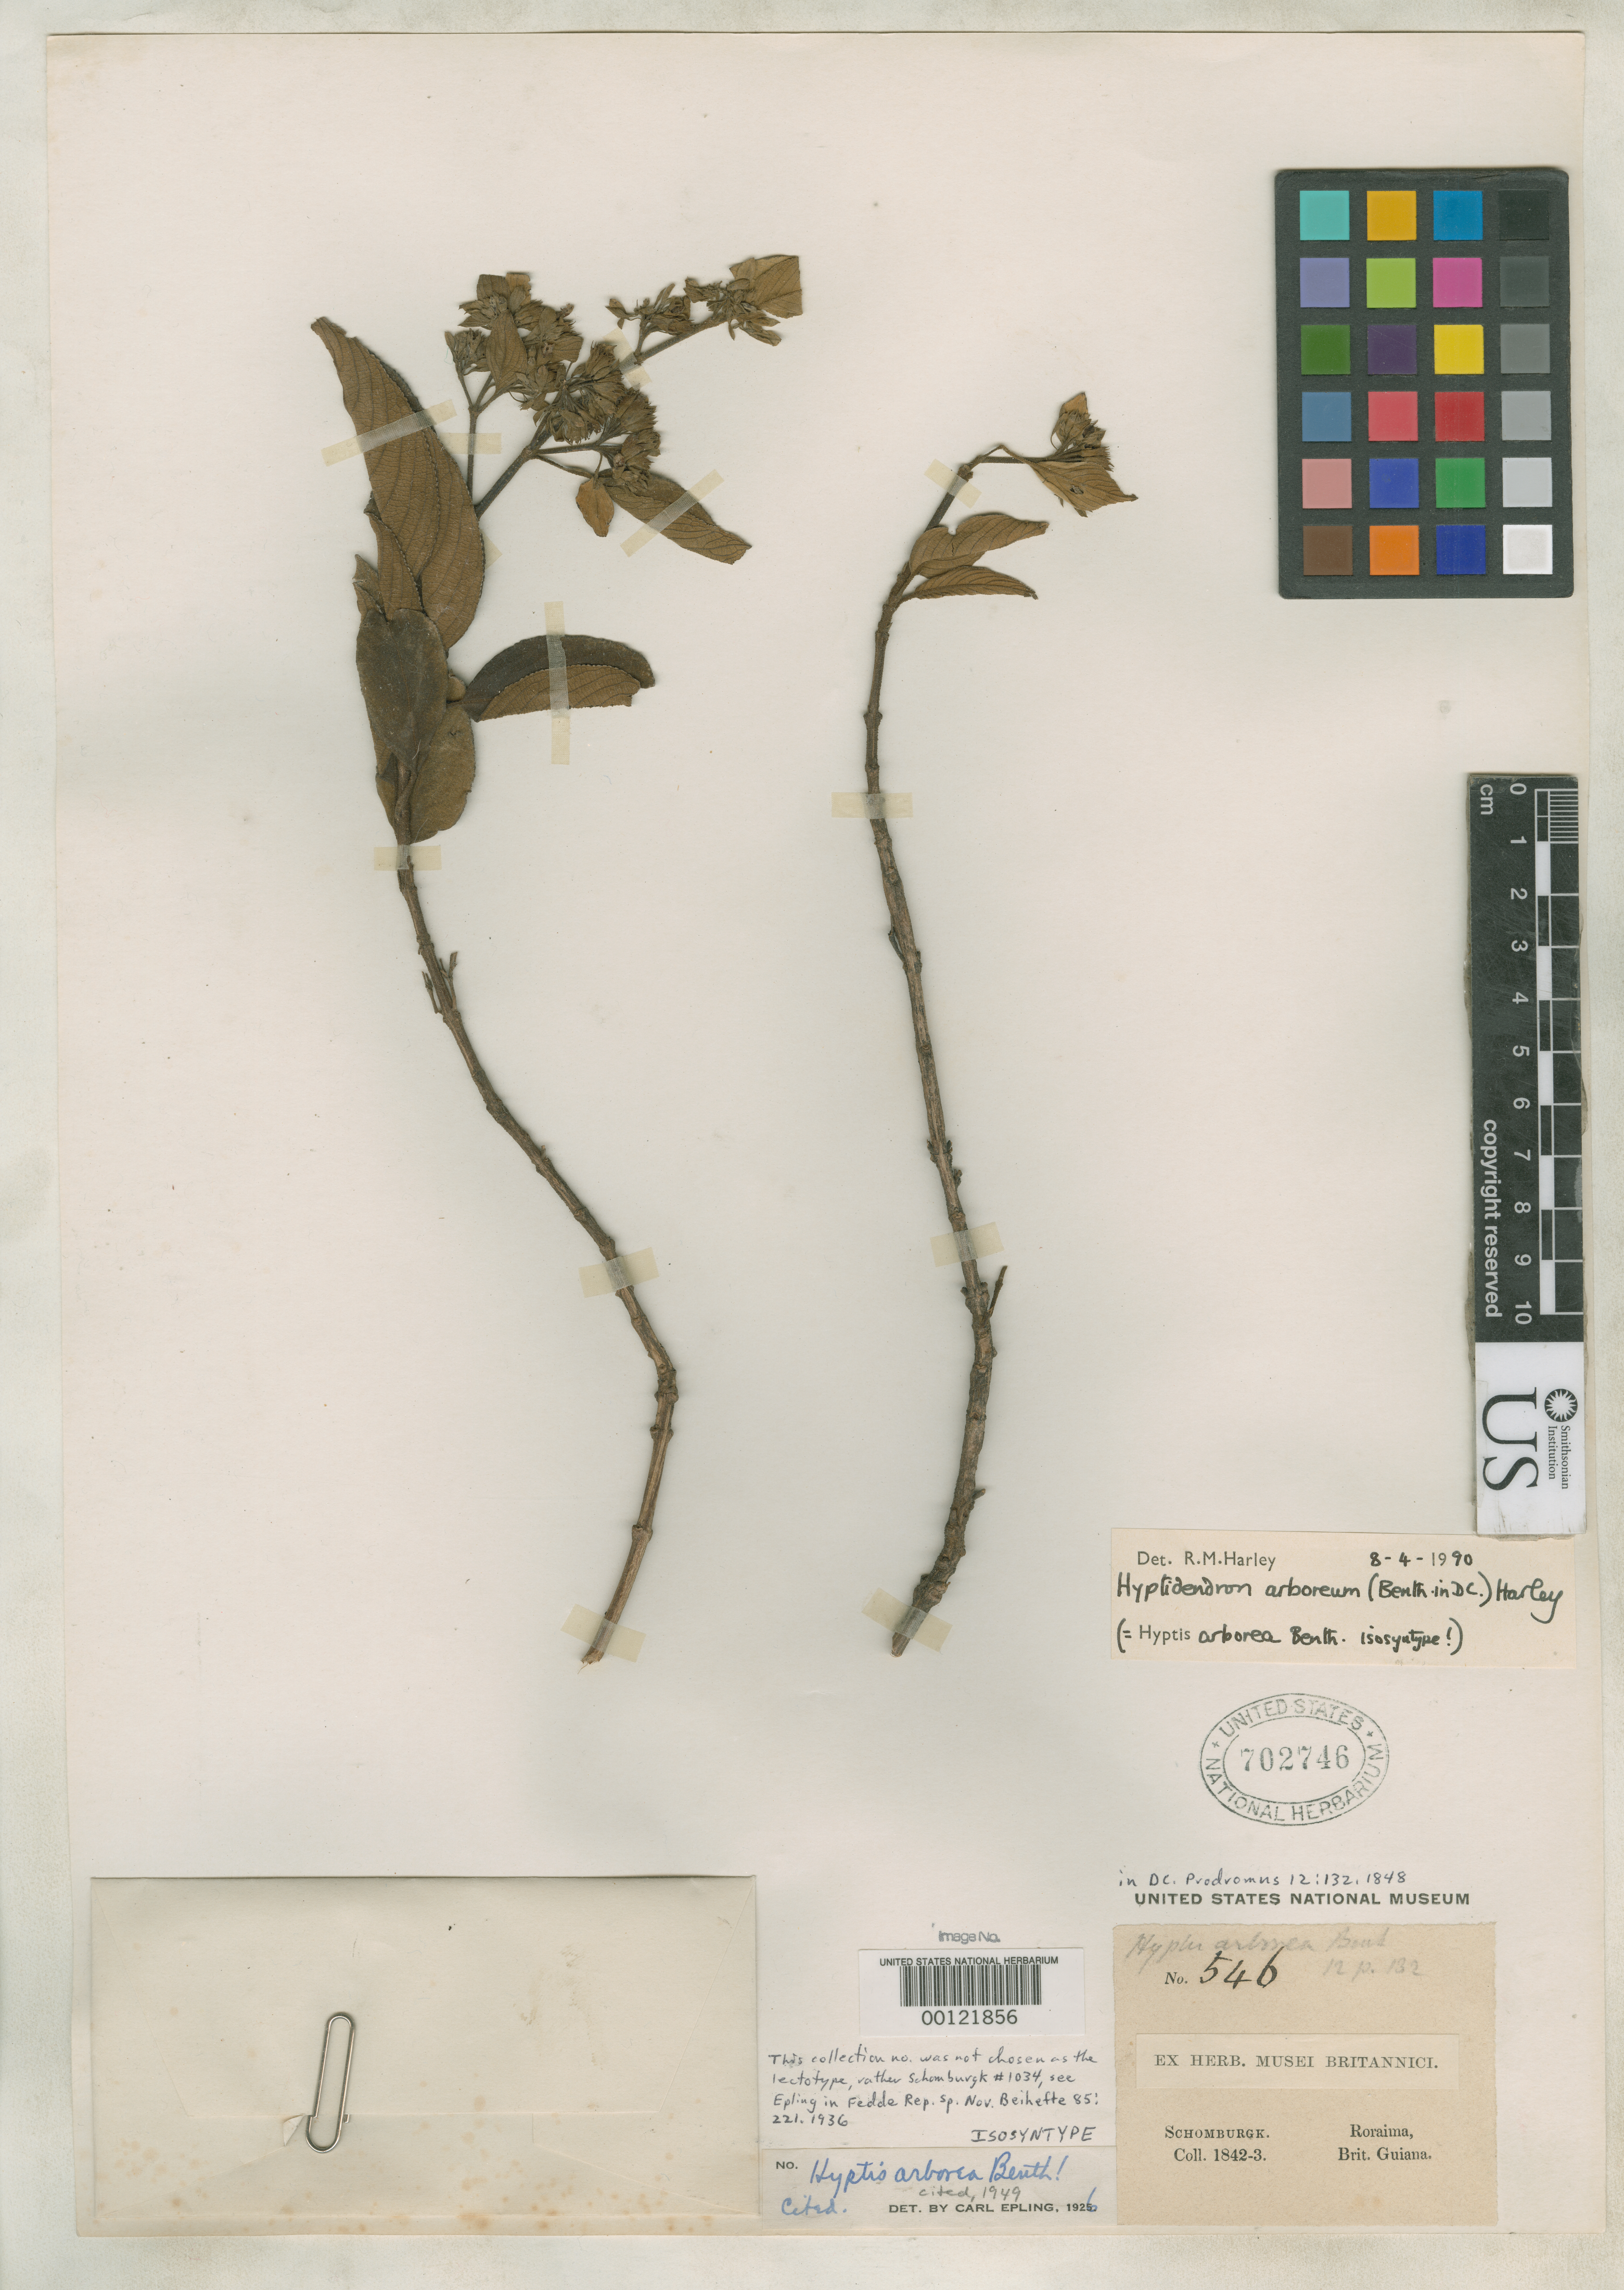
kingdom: Plantae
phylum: Tracheophyta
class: Magnoliopsida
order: Lamiales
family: Lamiaceae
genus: Hyptis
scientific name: Hyptis arborea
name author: Benth. in DC.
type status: Isosyntype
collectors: R. H. Schomburgk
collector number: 546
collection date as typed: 1842 to -- --- 1843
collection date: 1842/1843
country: Guyana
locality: Roraima.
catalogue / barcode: US 702746